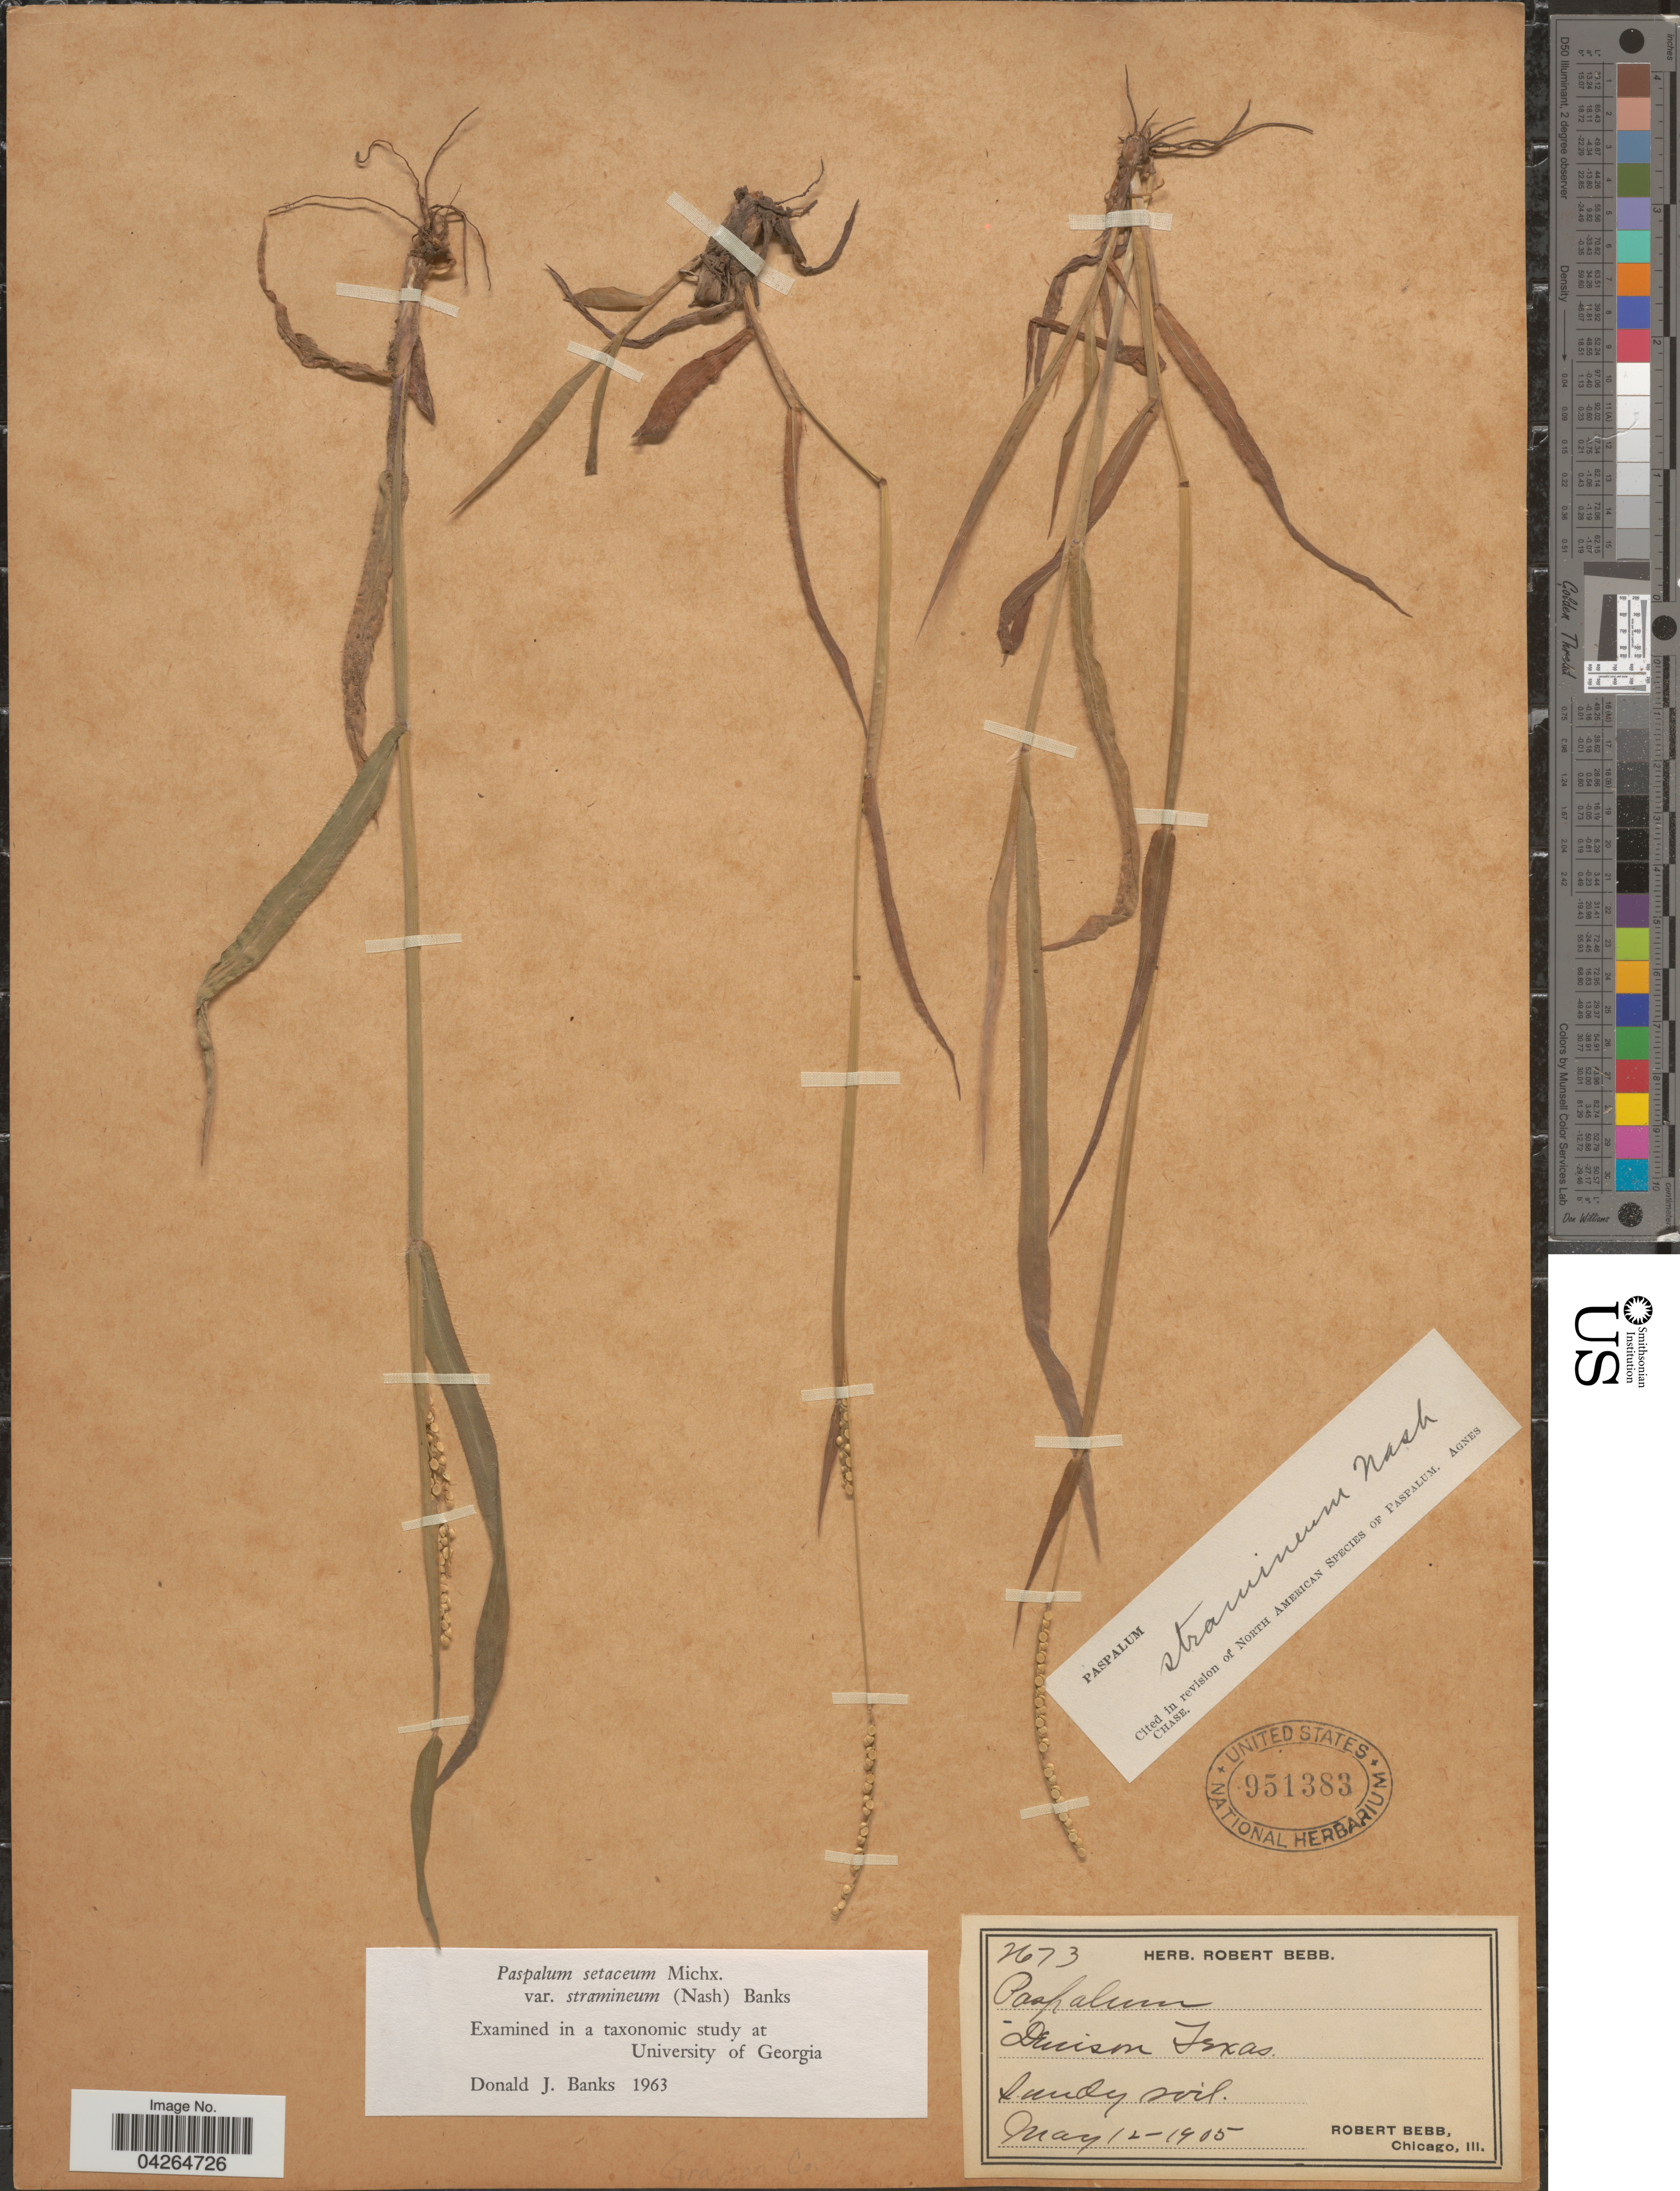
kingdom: Plantae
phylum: Tracheophyta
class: Liliopsida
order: Poales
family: Poaceae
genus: Paspalum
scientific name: Paspalum setaceum var. stramineum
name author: (Nash) D.J. Banks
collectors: R. Bebb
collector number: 2673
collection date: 1905-05-12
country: United States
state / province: Texas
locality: Denison. Grayson Co.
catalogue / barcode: US 951383